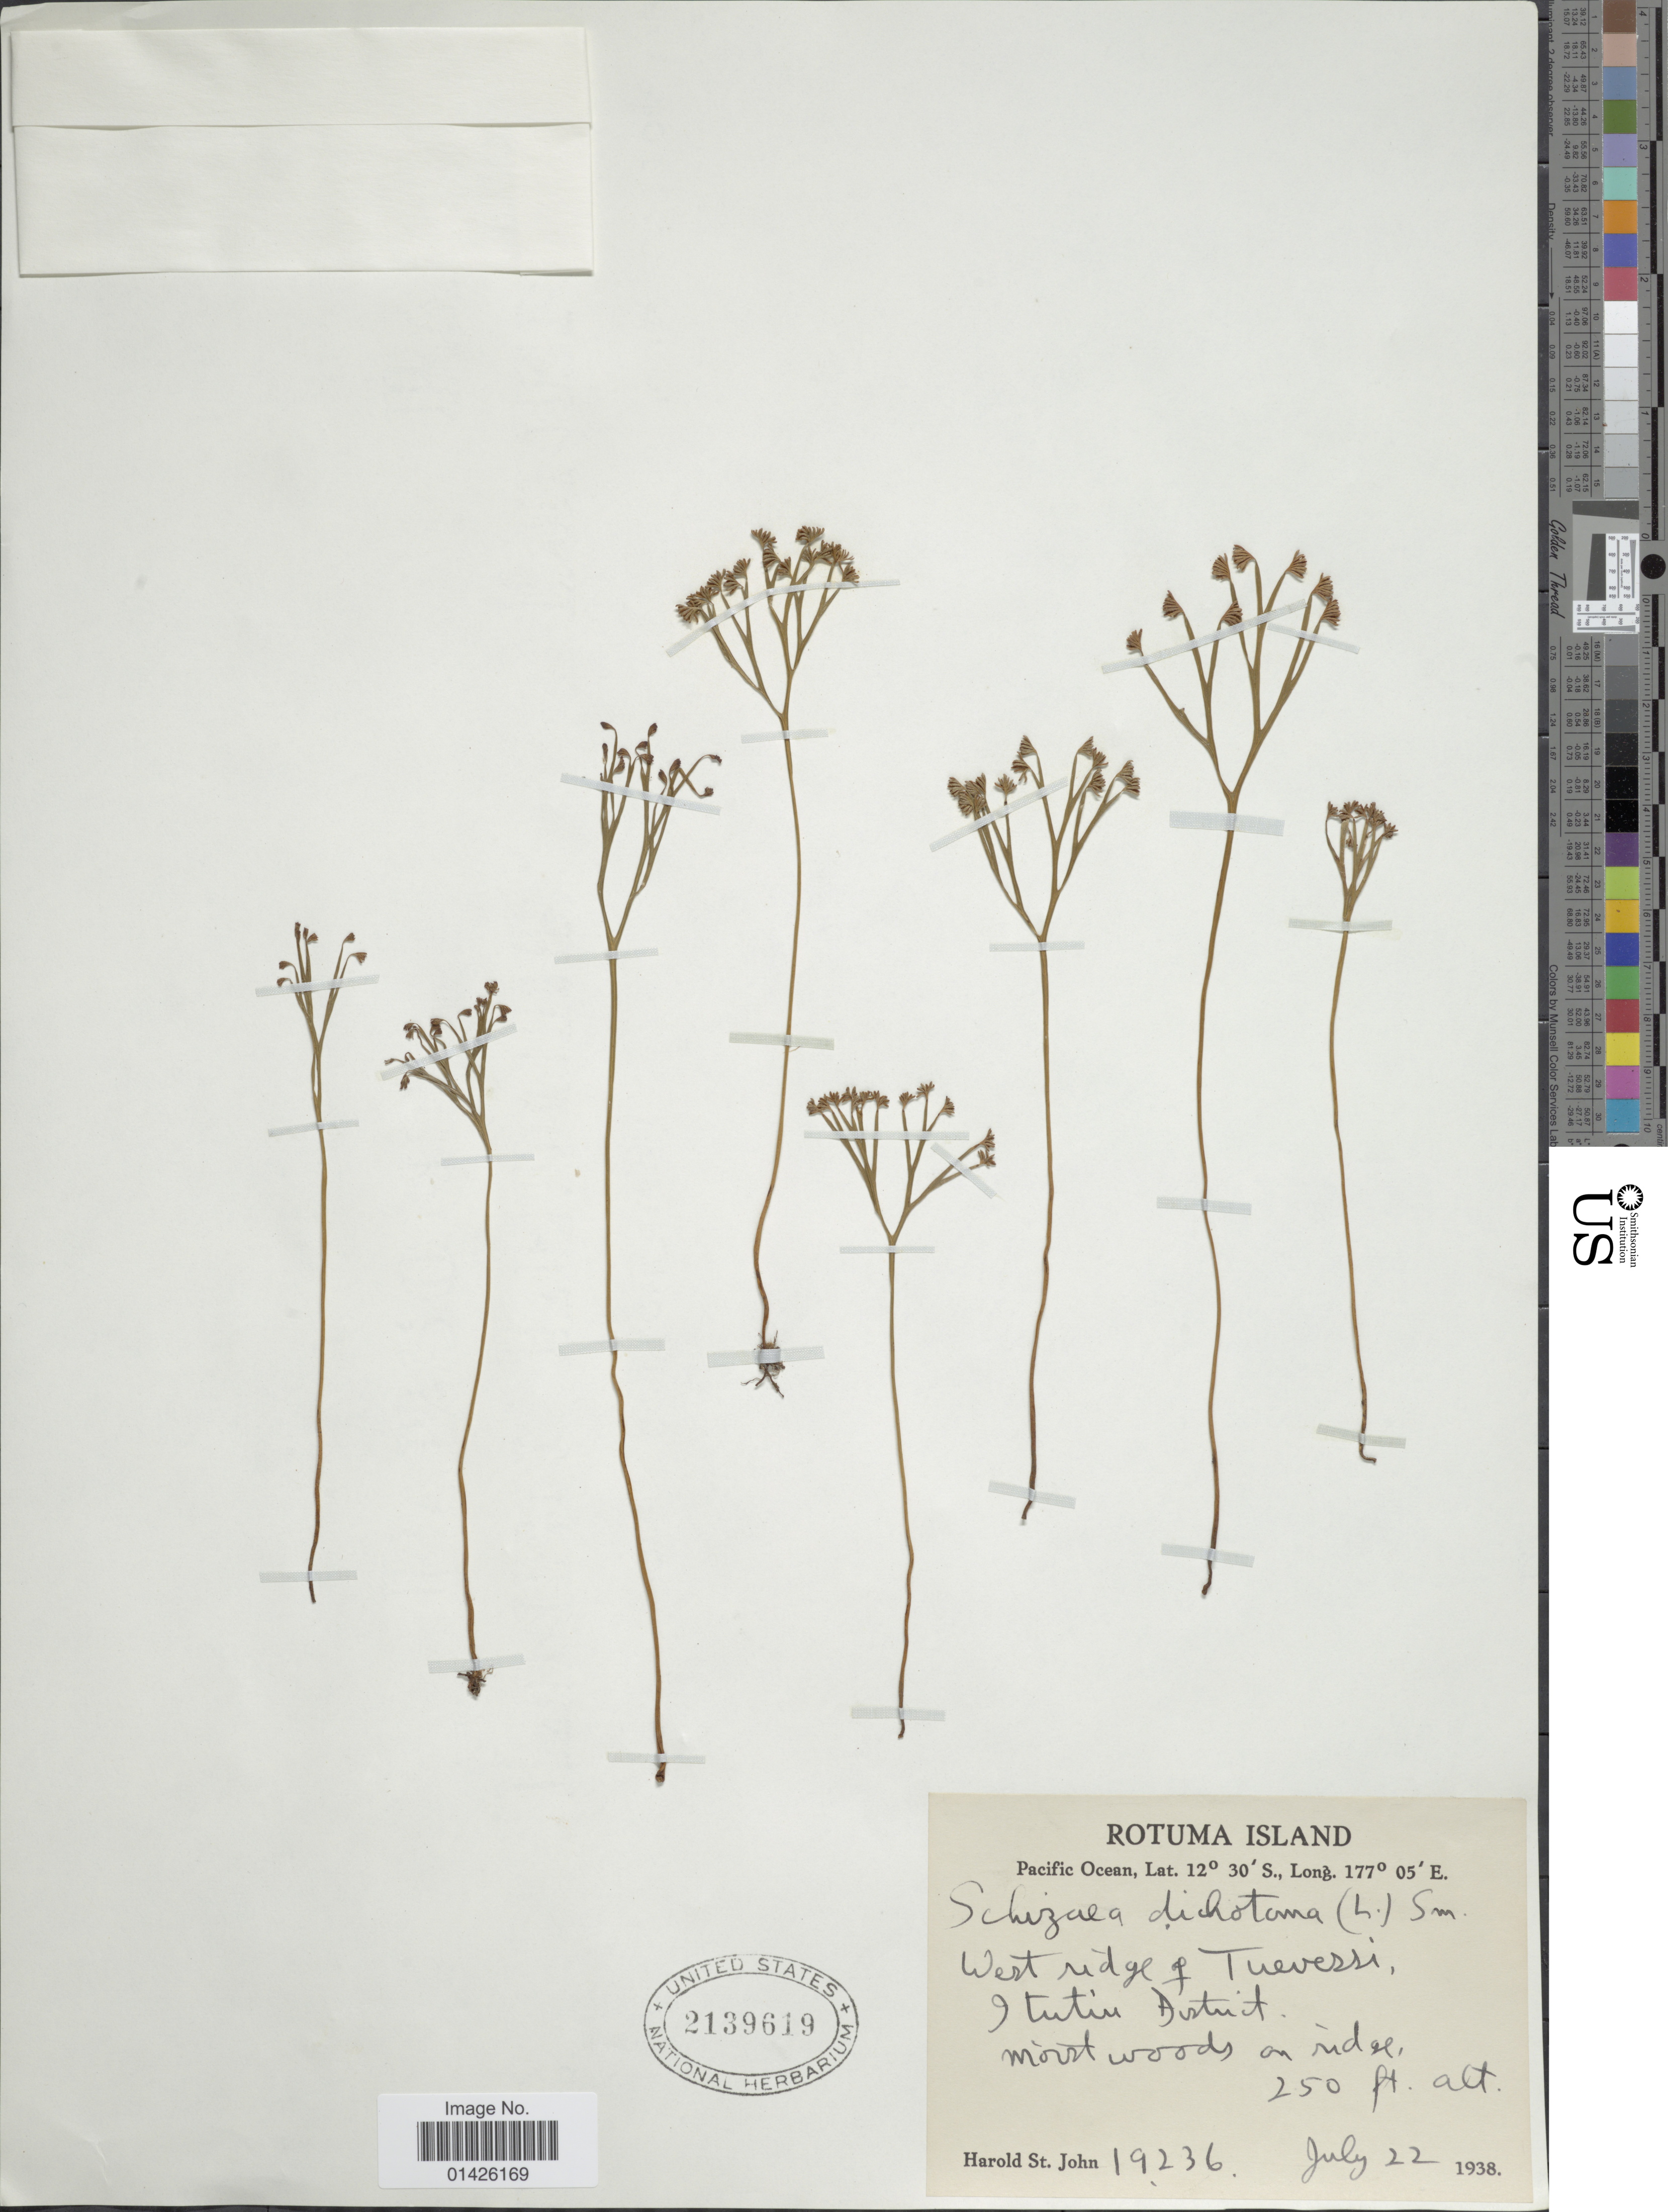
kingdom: Plantae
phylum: Tracheophyta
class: Polypodiopsida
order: Schizaeales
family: Schizaeaceae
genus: Schizaea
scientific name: Schizaea dichotoma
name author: (L.) J. Sm.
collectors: H. St. John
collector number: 19236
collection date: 1938-07-22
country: Fiji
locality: Rotuma Island, pacific Ocean, West ridge of Tueversi, itutiu District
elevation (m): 76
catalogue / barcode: US 2139619